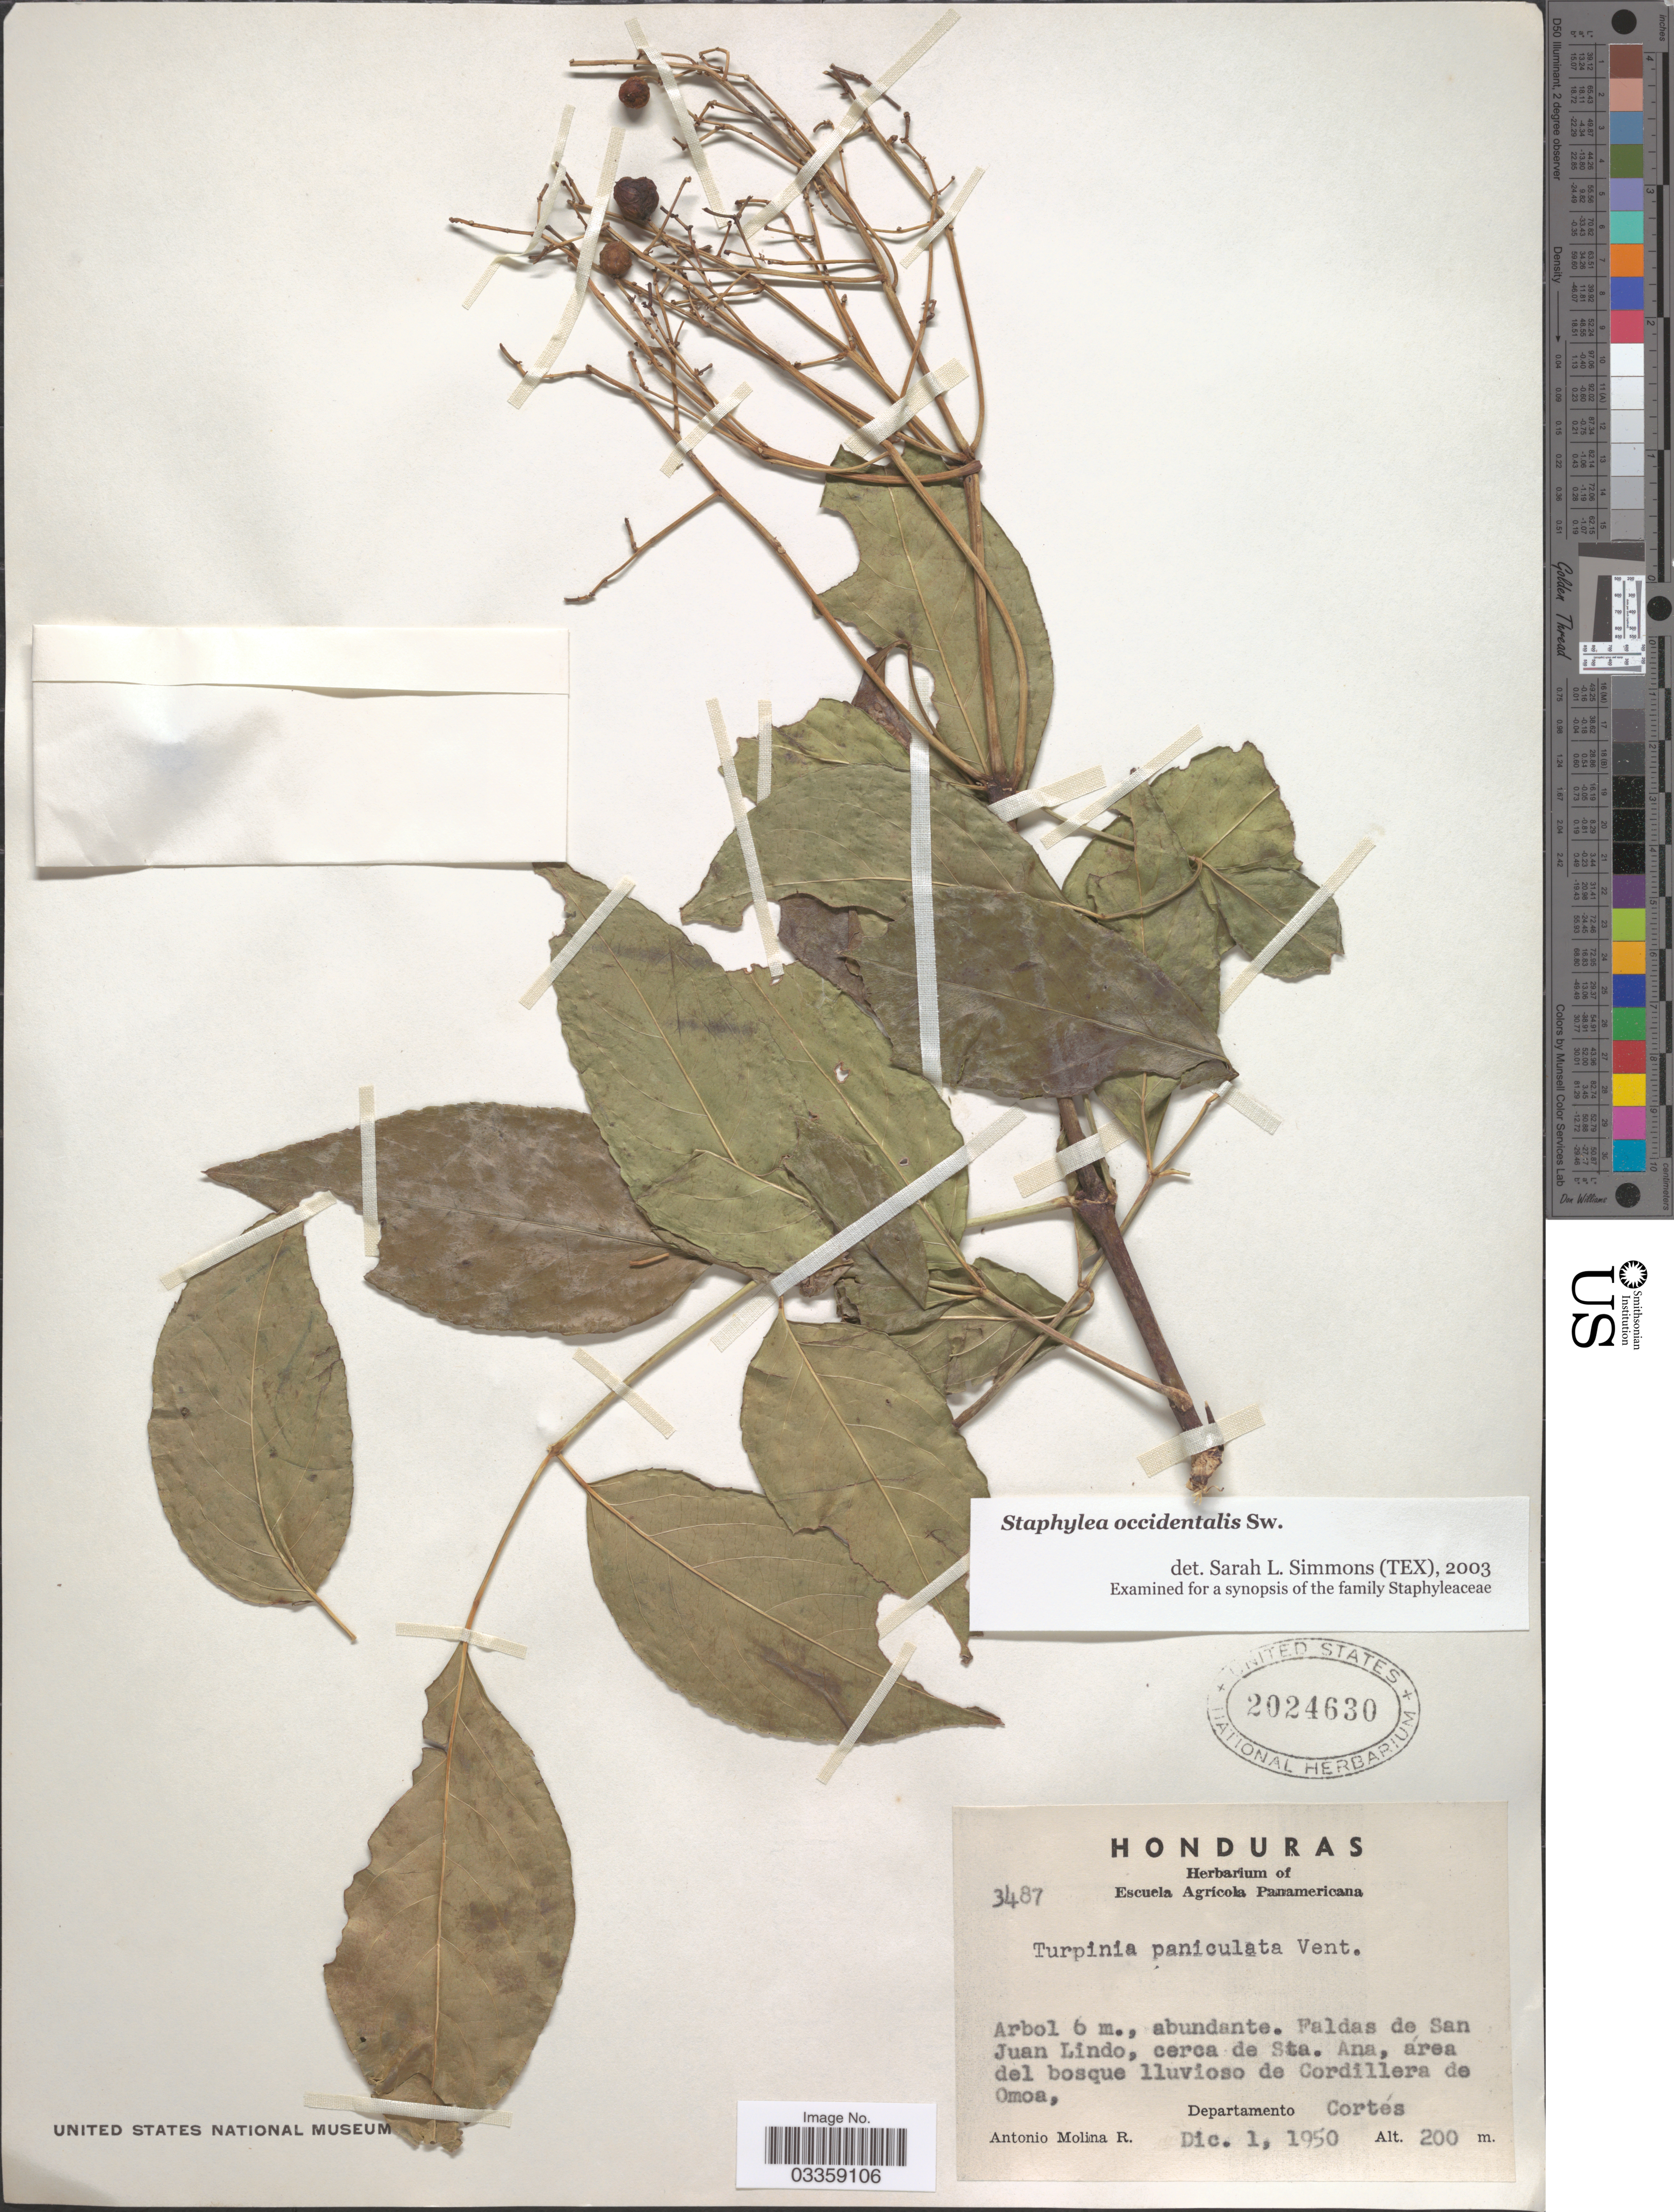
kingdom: Plantae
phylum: Tracheophyta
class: Magnoliopsida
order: Crossosomatales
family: Staphyleaceae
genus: Turpinia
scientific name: Turpinia occidentalis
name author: (Sw.) G. Don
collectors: A. Molina R.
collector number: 3487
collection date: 1950-12-01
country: Honduras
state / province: Cortés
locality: Faldas de San Juan Lindo, cerca de Sta. Ana, área del bosque lluvioso de Cordillera de Omoa, Departamento Cortés.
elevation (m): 200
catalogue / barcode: US 2024630